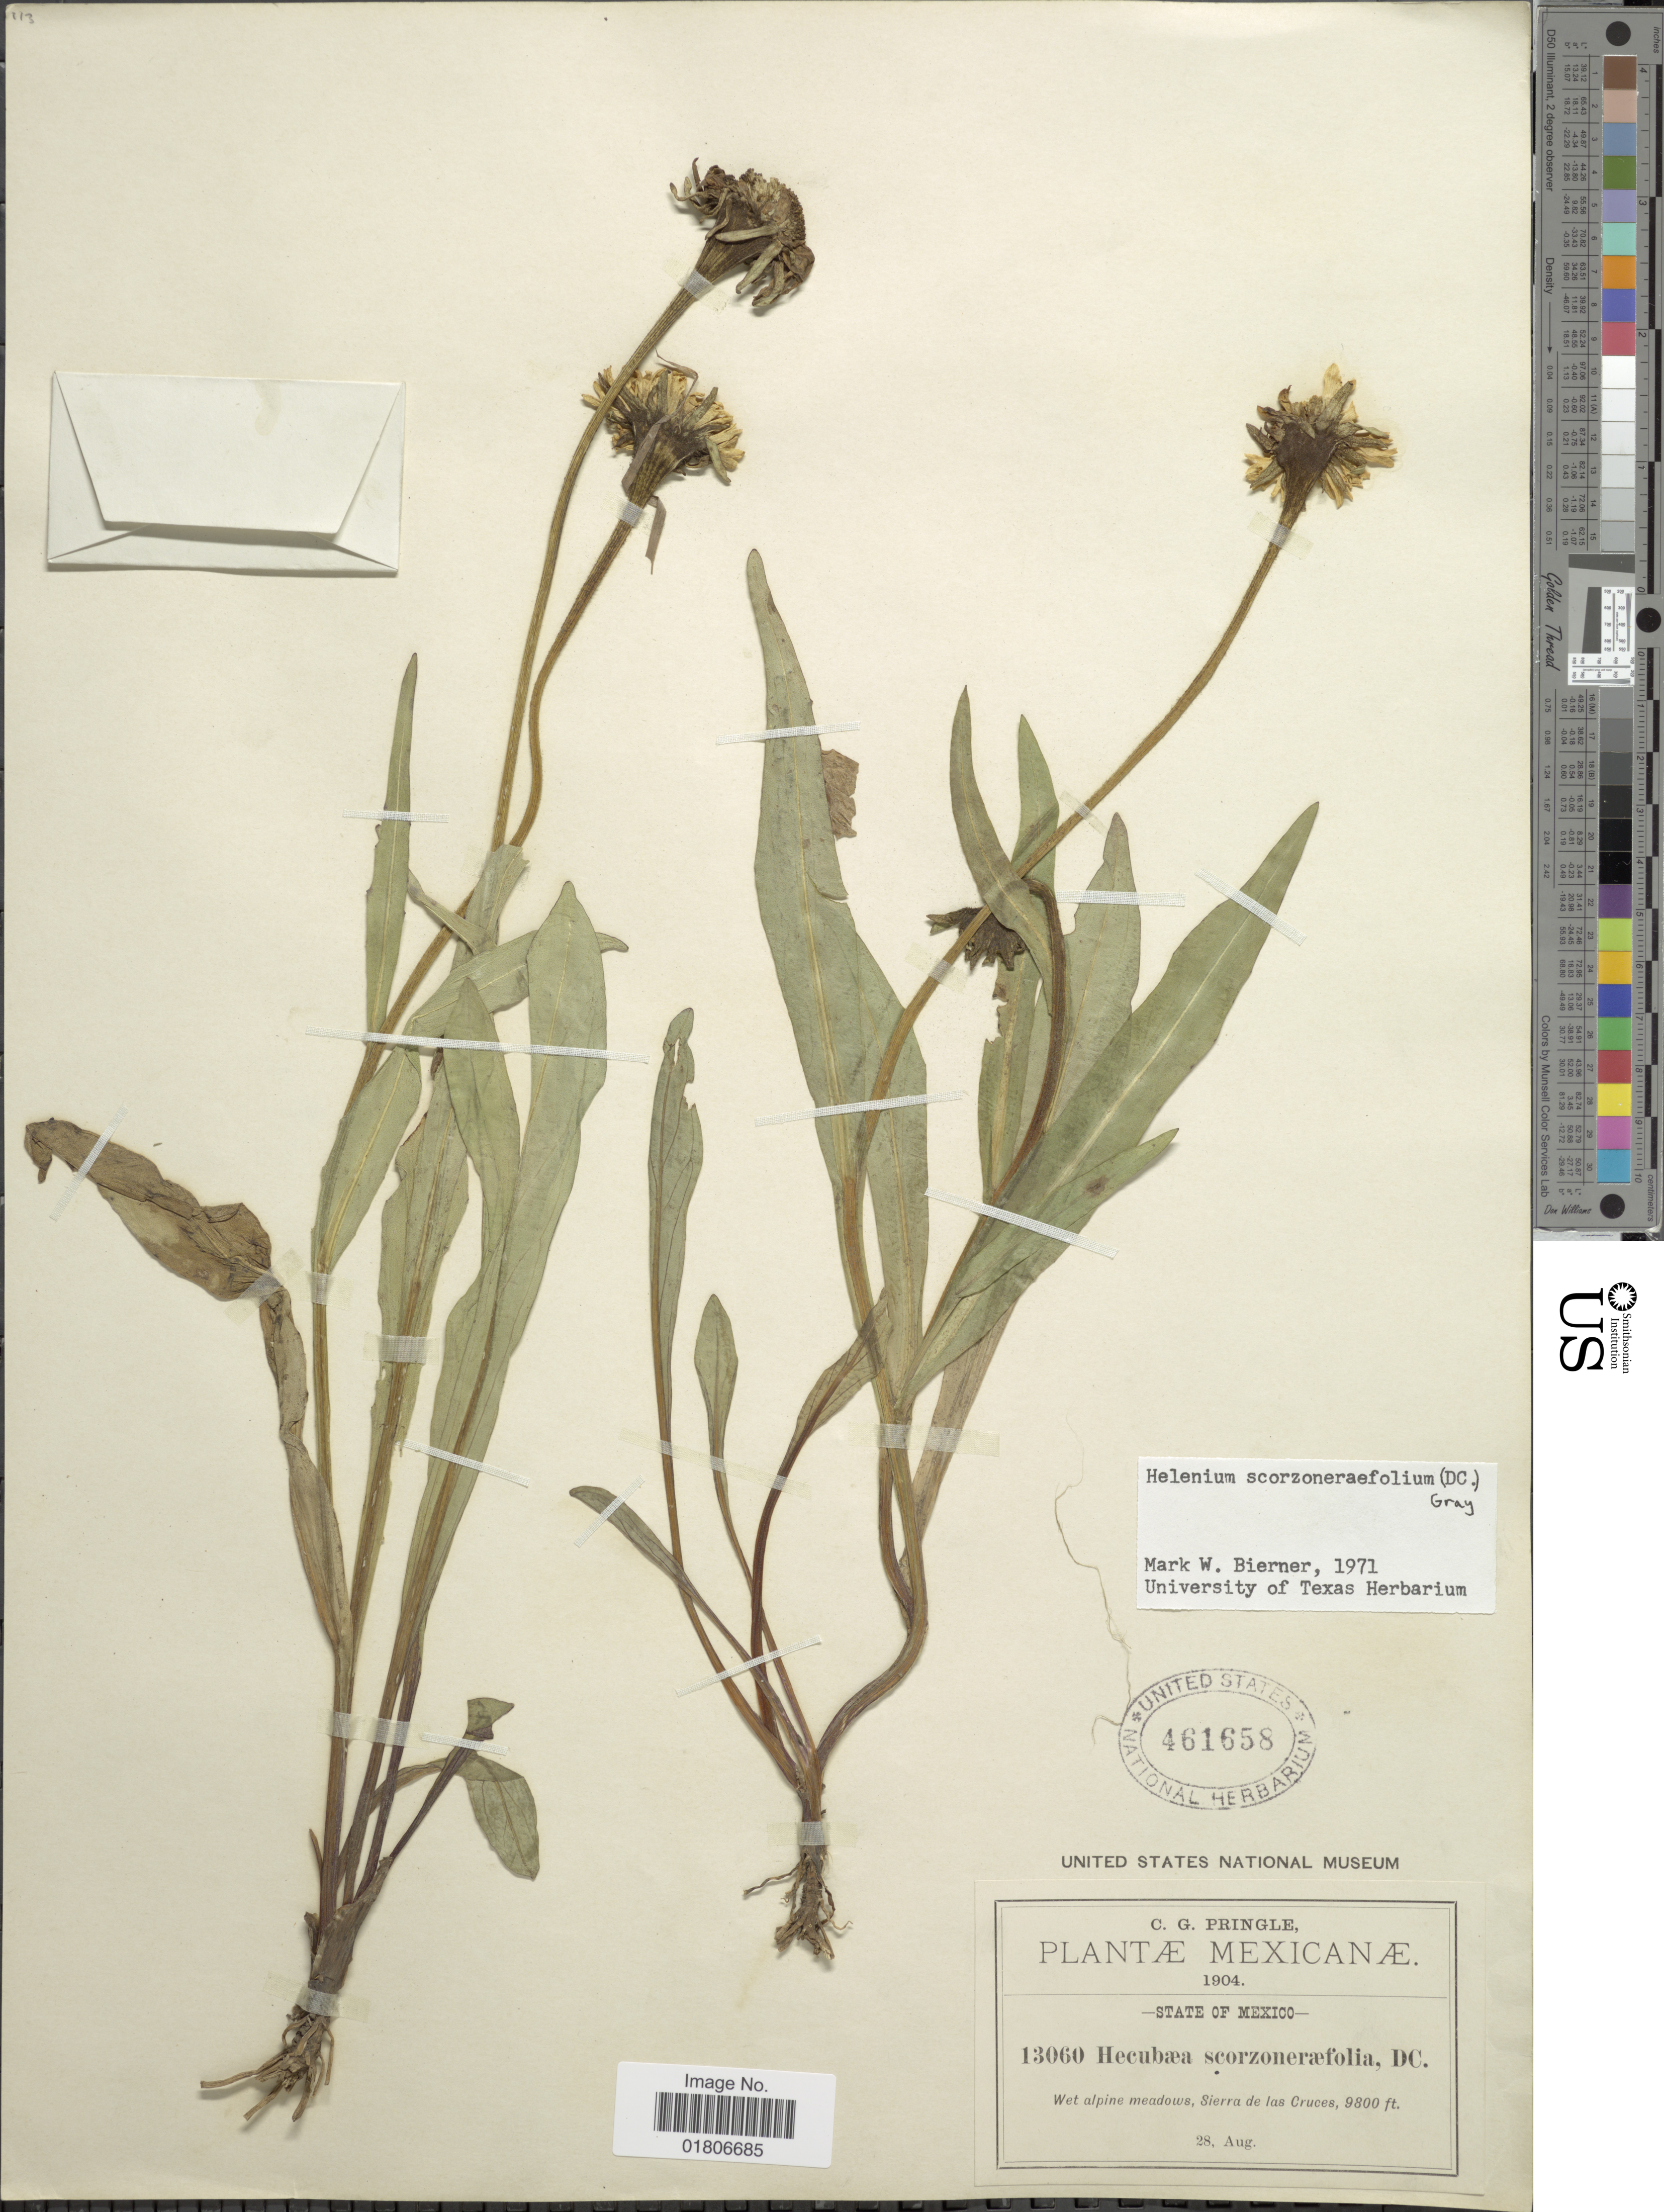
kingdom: Plantae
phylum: Tracheophyta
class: Magnoliopsida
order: Asterales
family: Asteraceae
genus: Helenium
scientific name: Helenium scorzoneraefolium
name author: (DC.) A. Gray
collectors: C. G. Pringle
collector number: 13060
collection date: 1904-08-28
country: Mexico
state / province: México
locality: Sierra de las Cruces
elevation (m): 2987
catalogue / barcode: US 461658